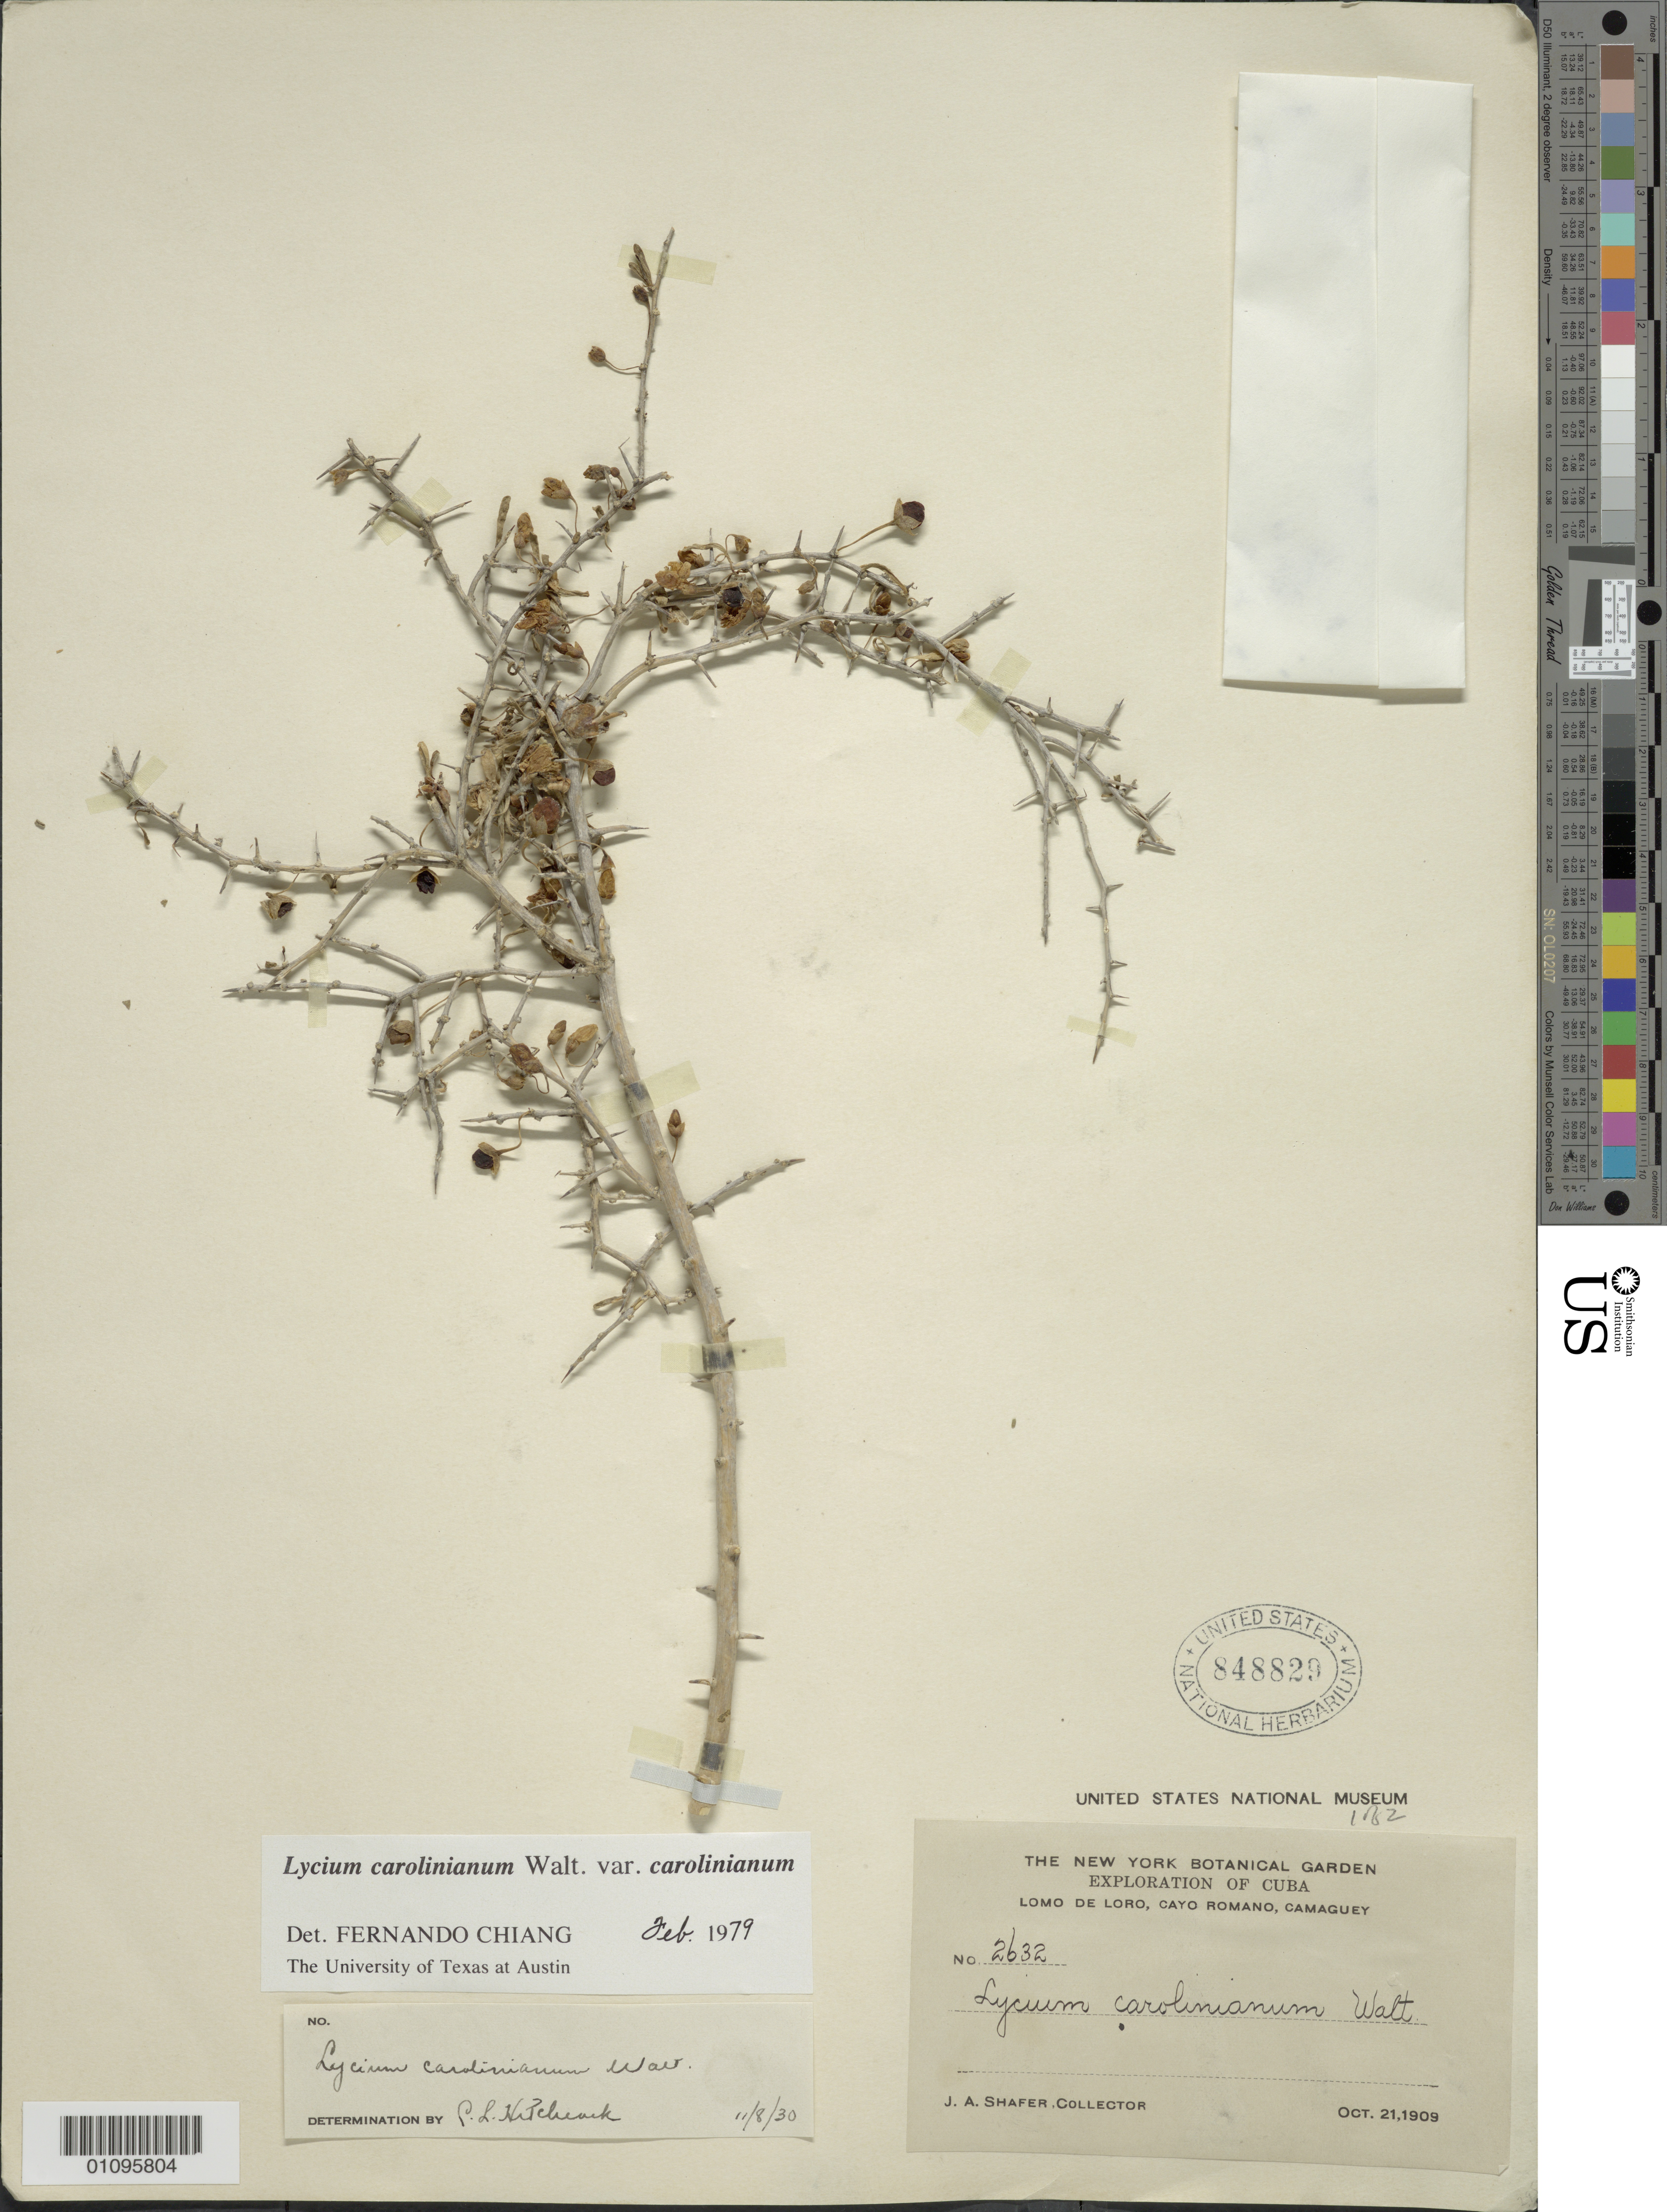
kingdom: Plantae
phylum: Tracheophyta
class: Magnoliopsida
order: Solanales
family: Solanaceae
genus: Lycium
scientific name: Lycium carolinianum var. carolinianum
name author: Walter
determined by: Chiang, F.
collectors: J. A. Shafer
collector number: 2632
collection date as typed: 21 Oct 1909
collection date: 1909-10-21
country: Cuba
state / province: Camaguey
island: Cuba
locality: Lomo de Loro, Cayo Romano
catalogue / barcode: US 848829